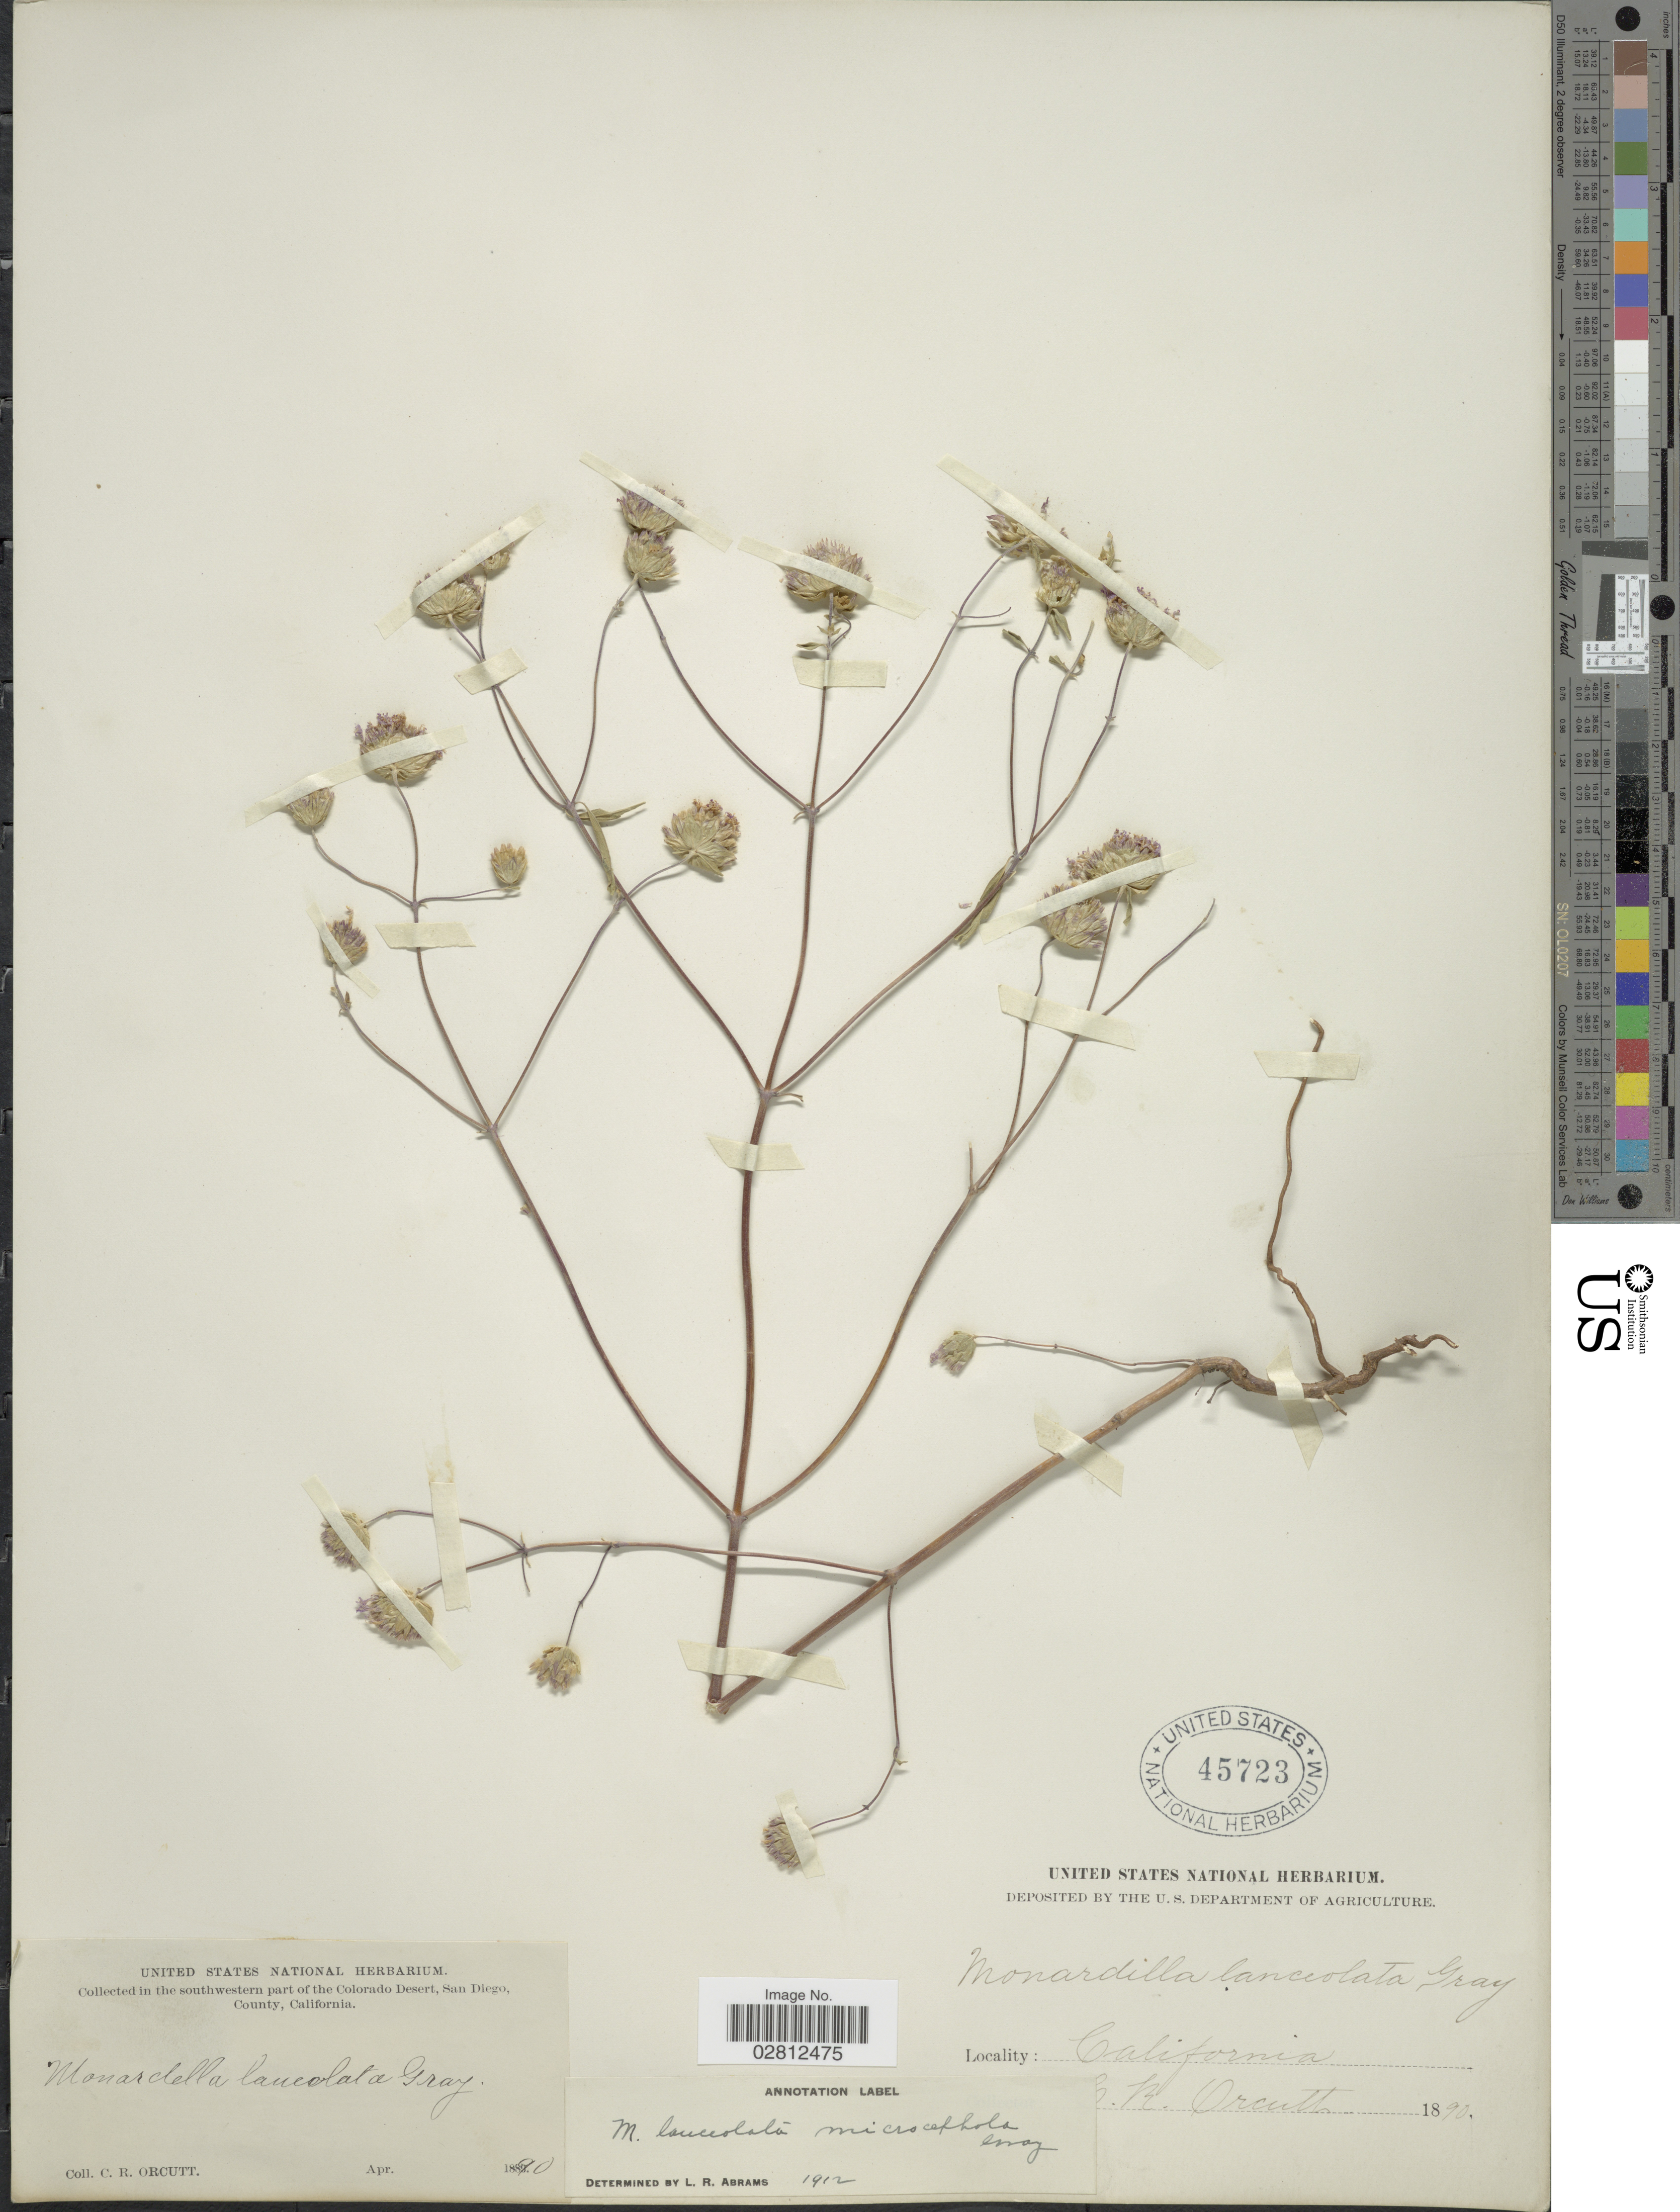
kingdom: Plantae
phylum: Tracheophyta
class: Magnoliopsida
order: Lamiales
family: Lamiaceae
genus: Monardella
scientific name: Monardella lanceolata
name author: A. Gray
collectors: C. R. Orcutt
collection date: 1890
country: United States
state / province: California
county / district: San Diego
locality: Southwestern part of the Colorado Desert, San Diego, County.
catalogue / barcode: US 45723